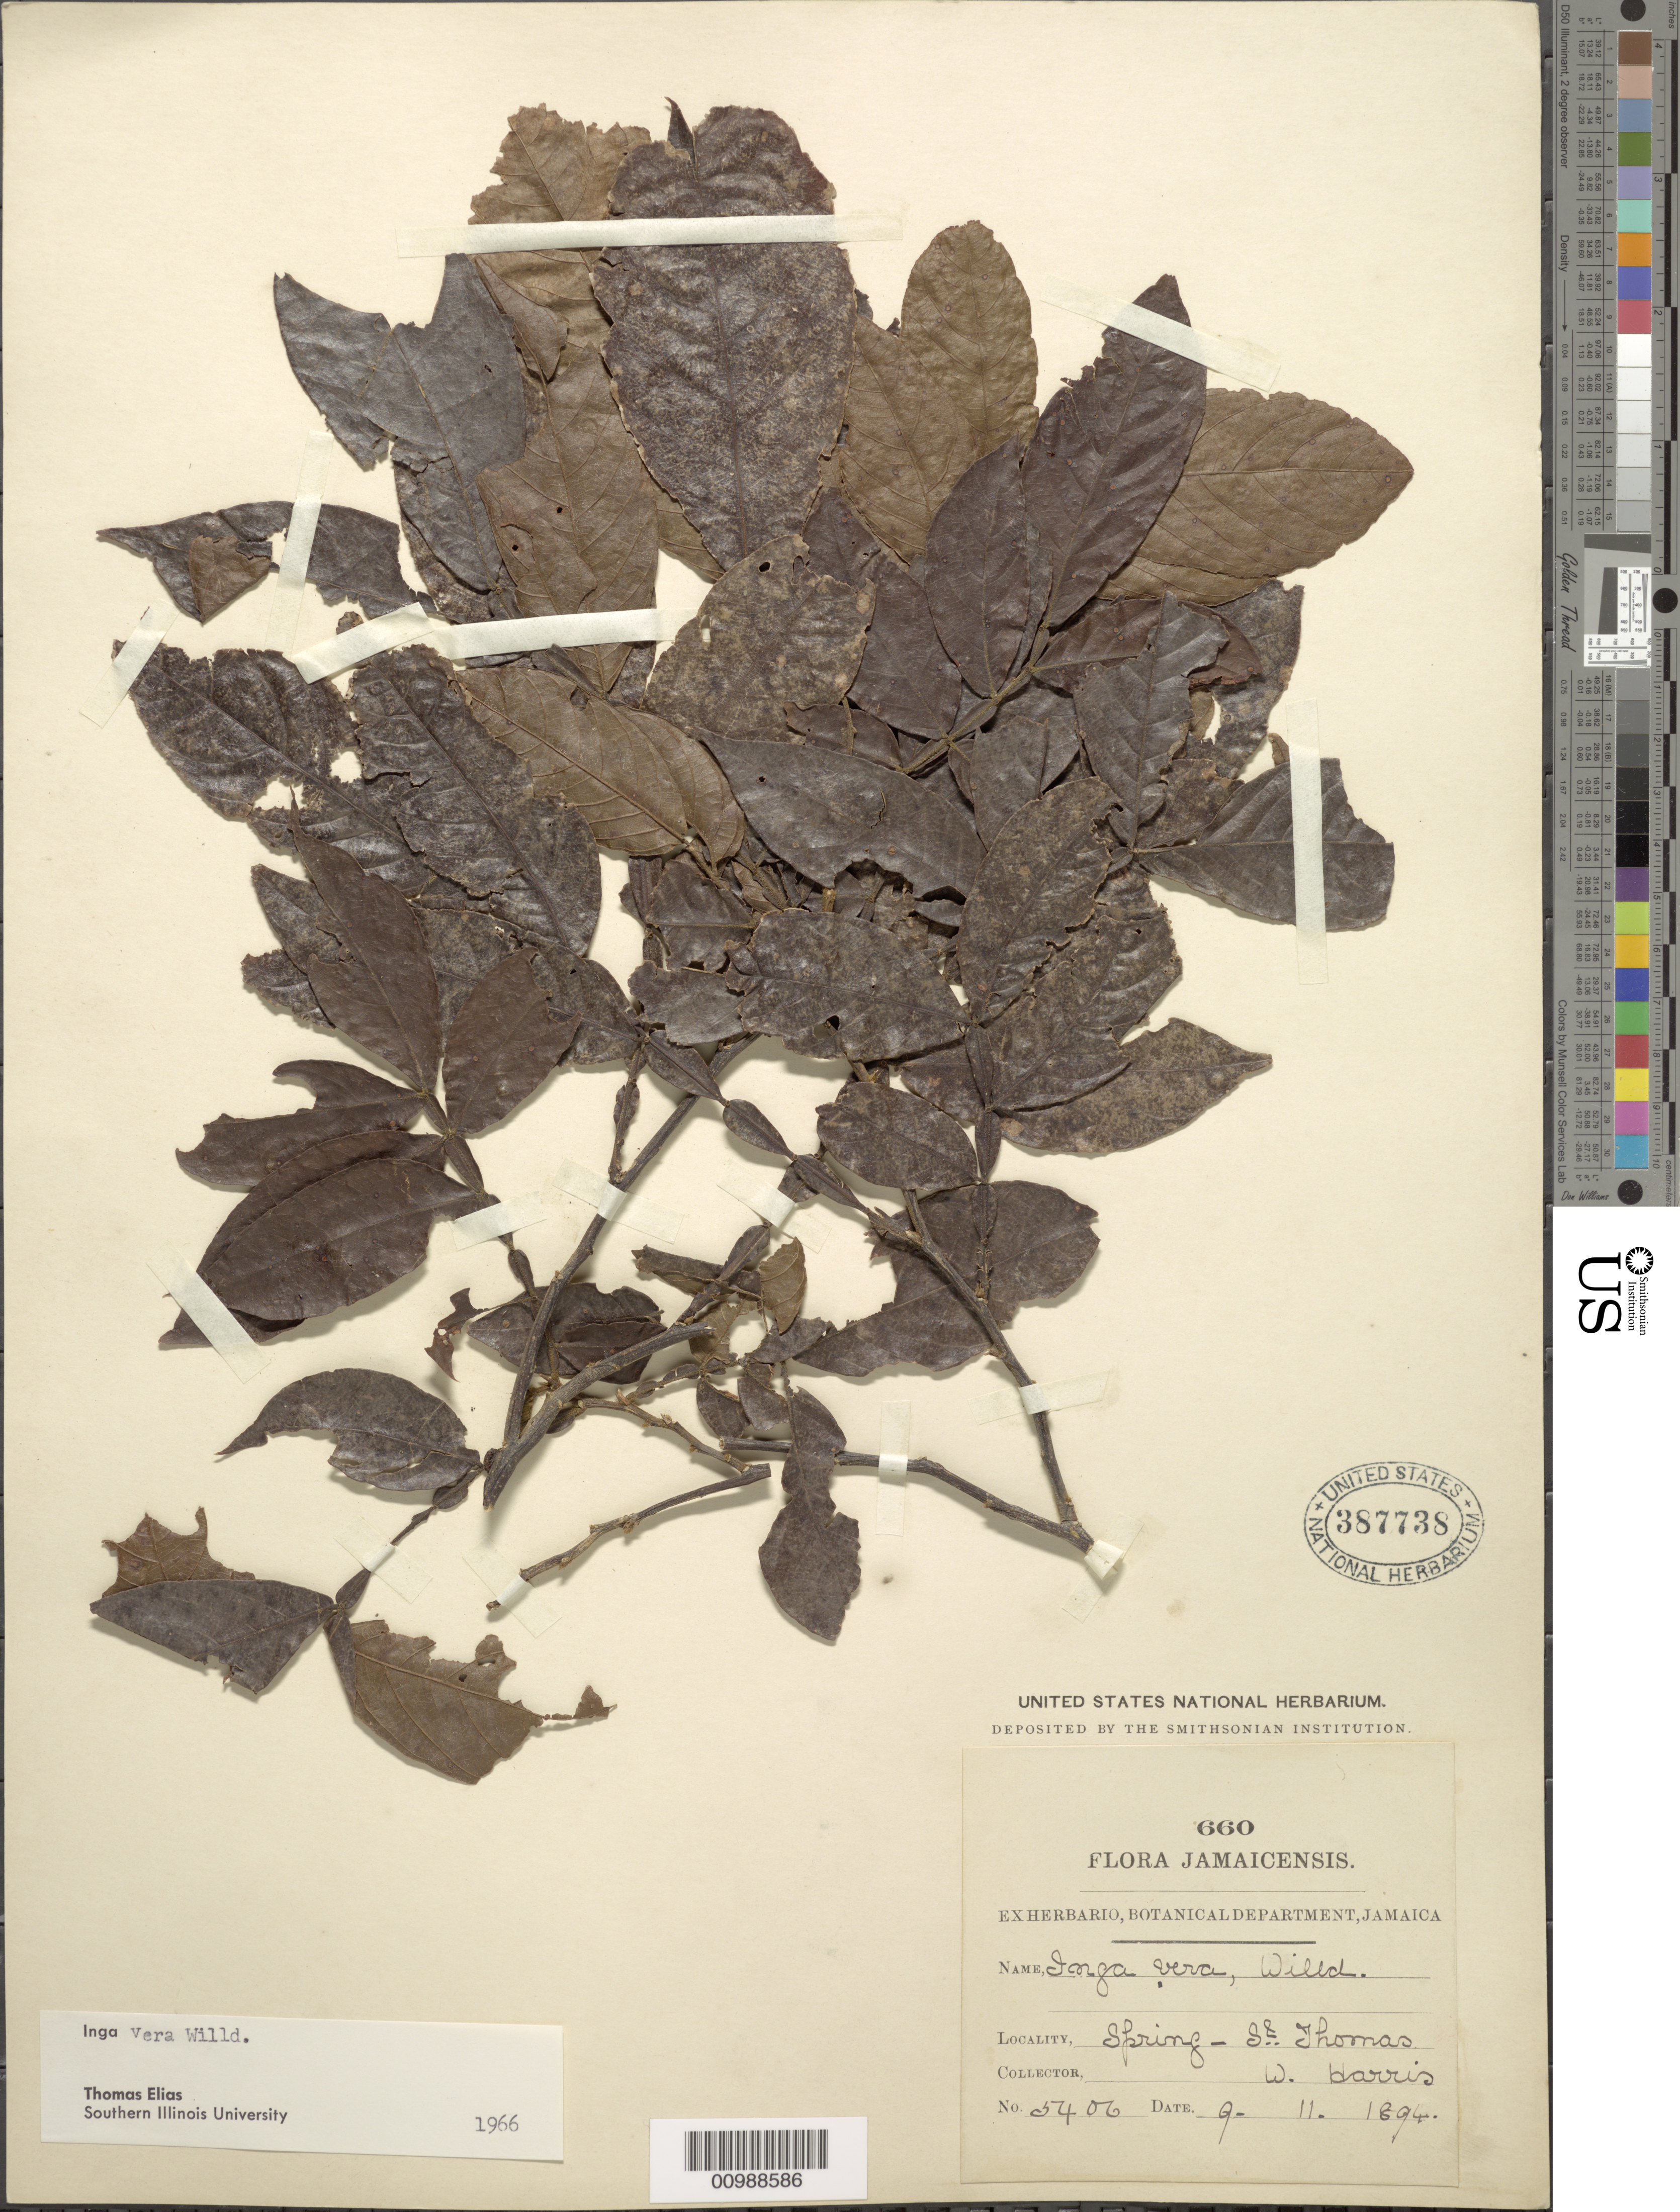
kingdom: Plantae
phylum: Tracheophyta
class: Magnoliopsida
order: Fabales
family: Fabaceae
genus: Inga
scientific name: Inga vera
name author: Willd.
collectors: W. H. Harris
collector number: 5406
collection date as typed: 11 Sep 1894 or 09 Nov 1894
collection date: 1894-09-11 or 1894-11-09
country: Jamaica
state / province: Saint Thomas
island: Jamaica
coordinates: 0 N, 0 E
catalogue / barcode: US 387738